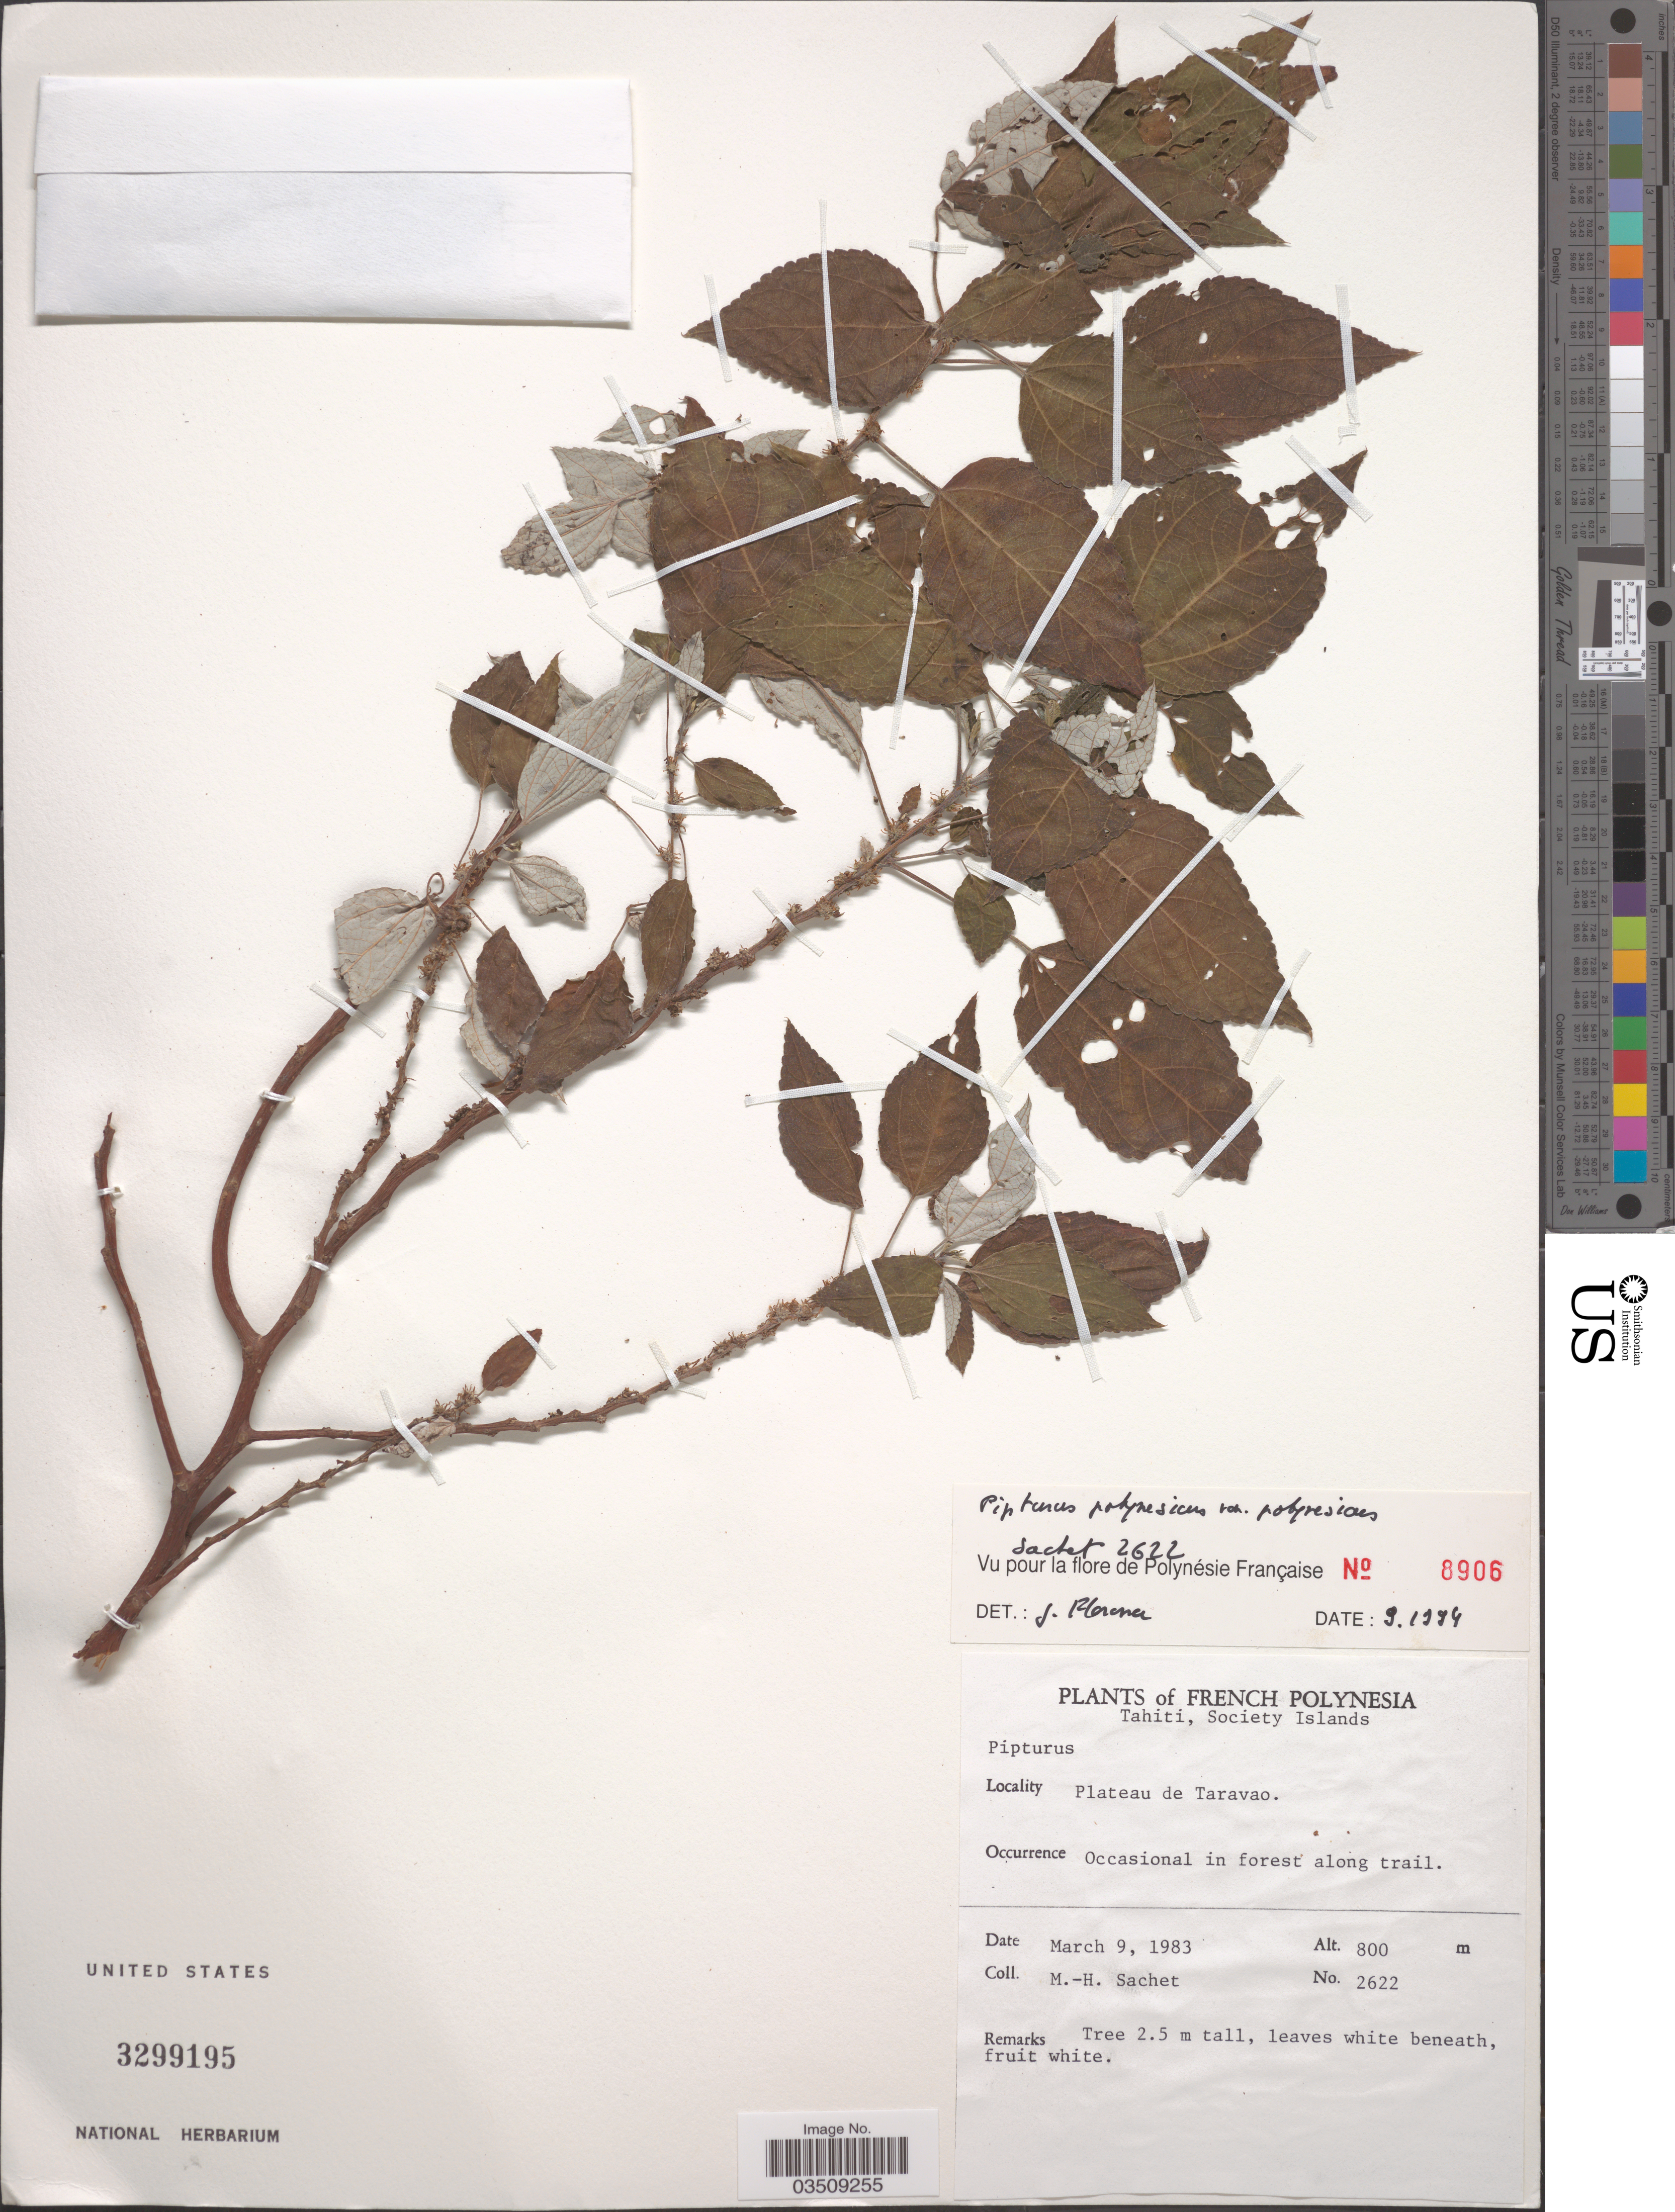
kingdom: Plantae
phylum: Tracheophyta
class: Magnoliopsida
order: Rosales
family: Urticaceae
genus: Pipturus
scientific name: Pipturus polynesicus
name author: Skottsb.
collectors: M.-H. Sachet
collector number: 2622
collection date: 1983-03-09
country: French Polynesia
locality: Tahiti, Society Islands. Plateau de Taravao.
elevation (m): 800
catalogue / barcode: US 3299195